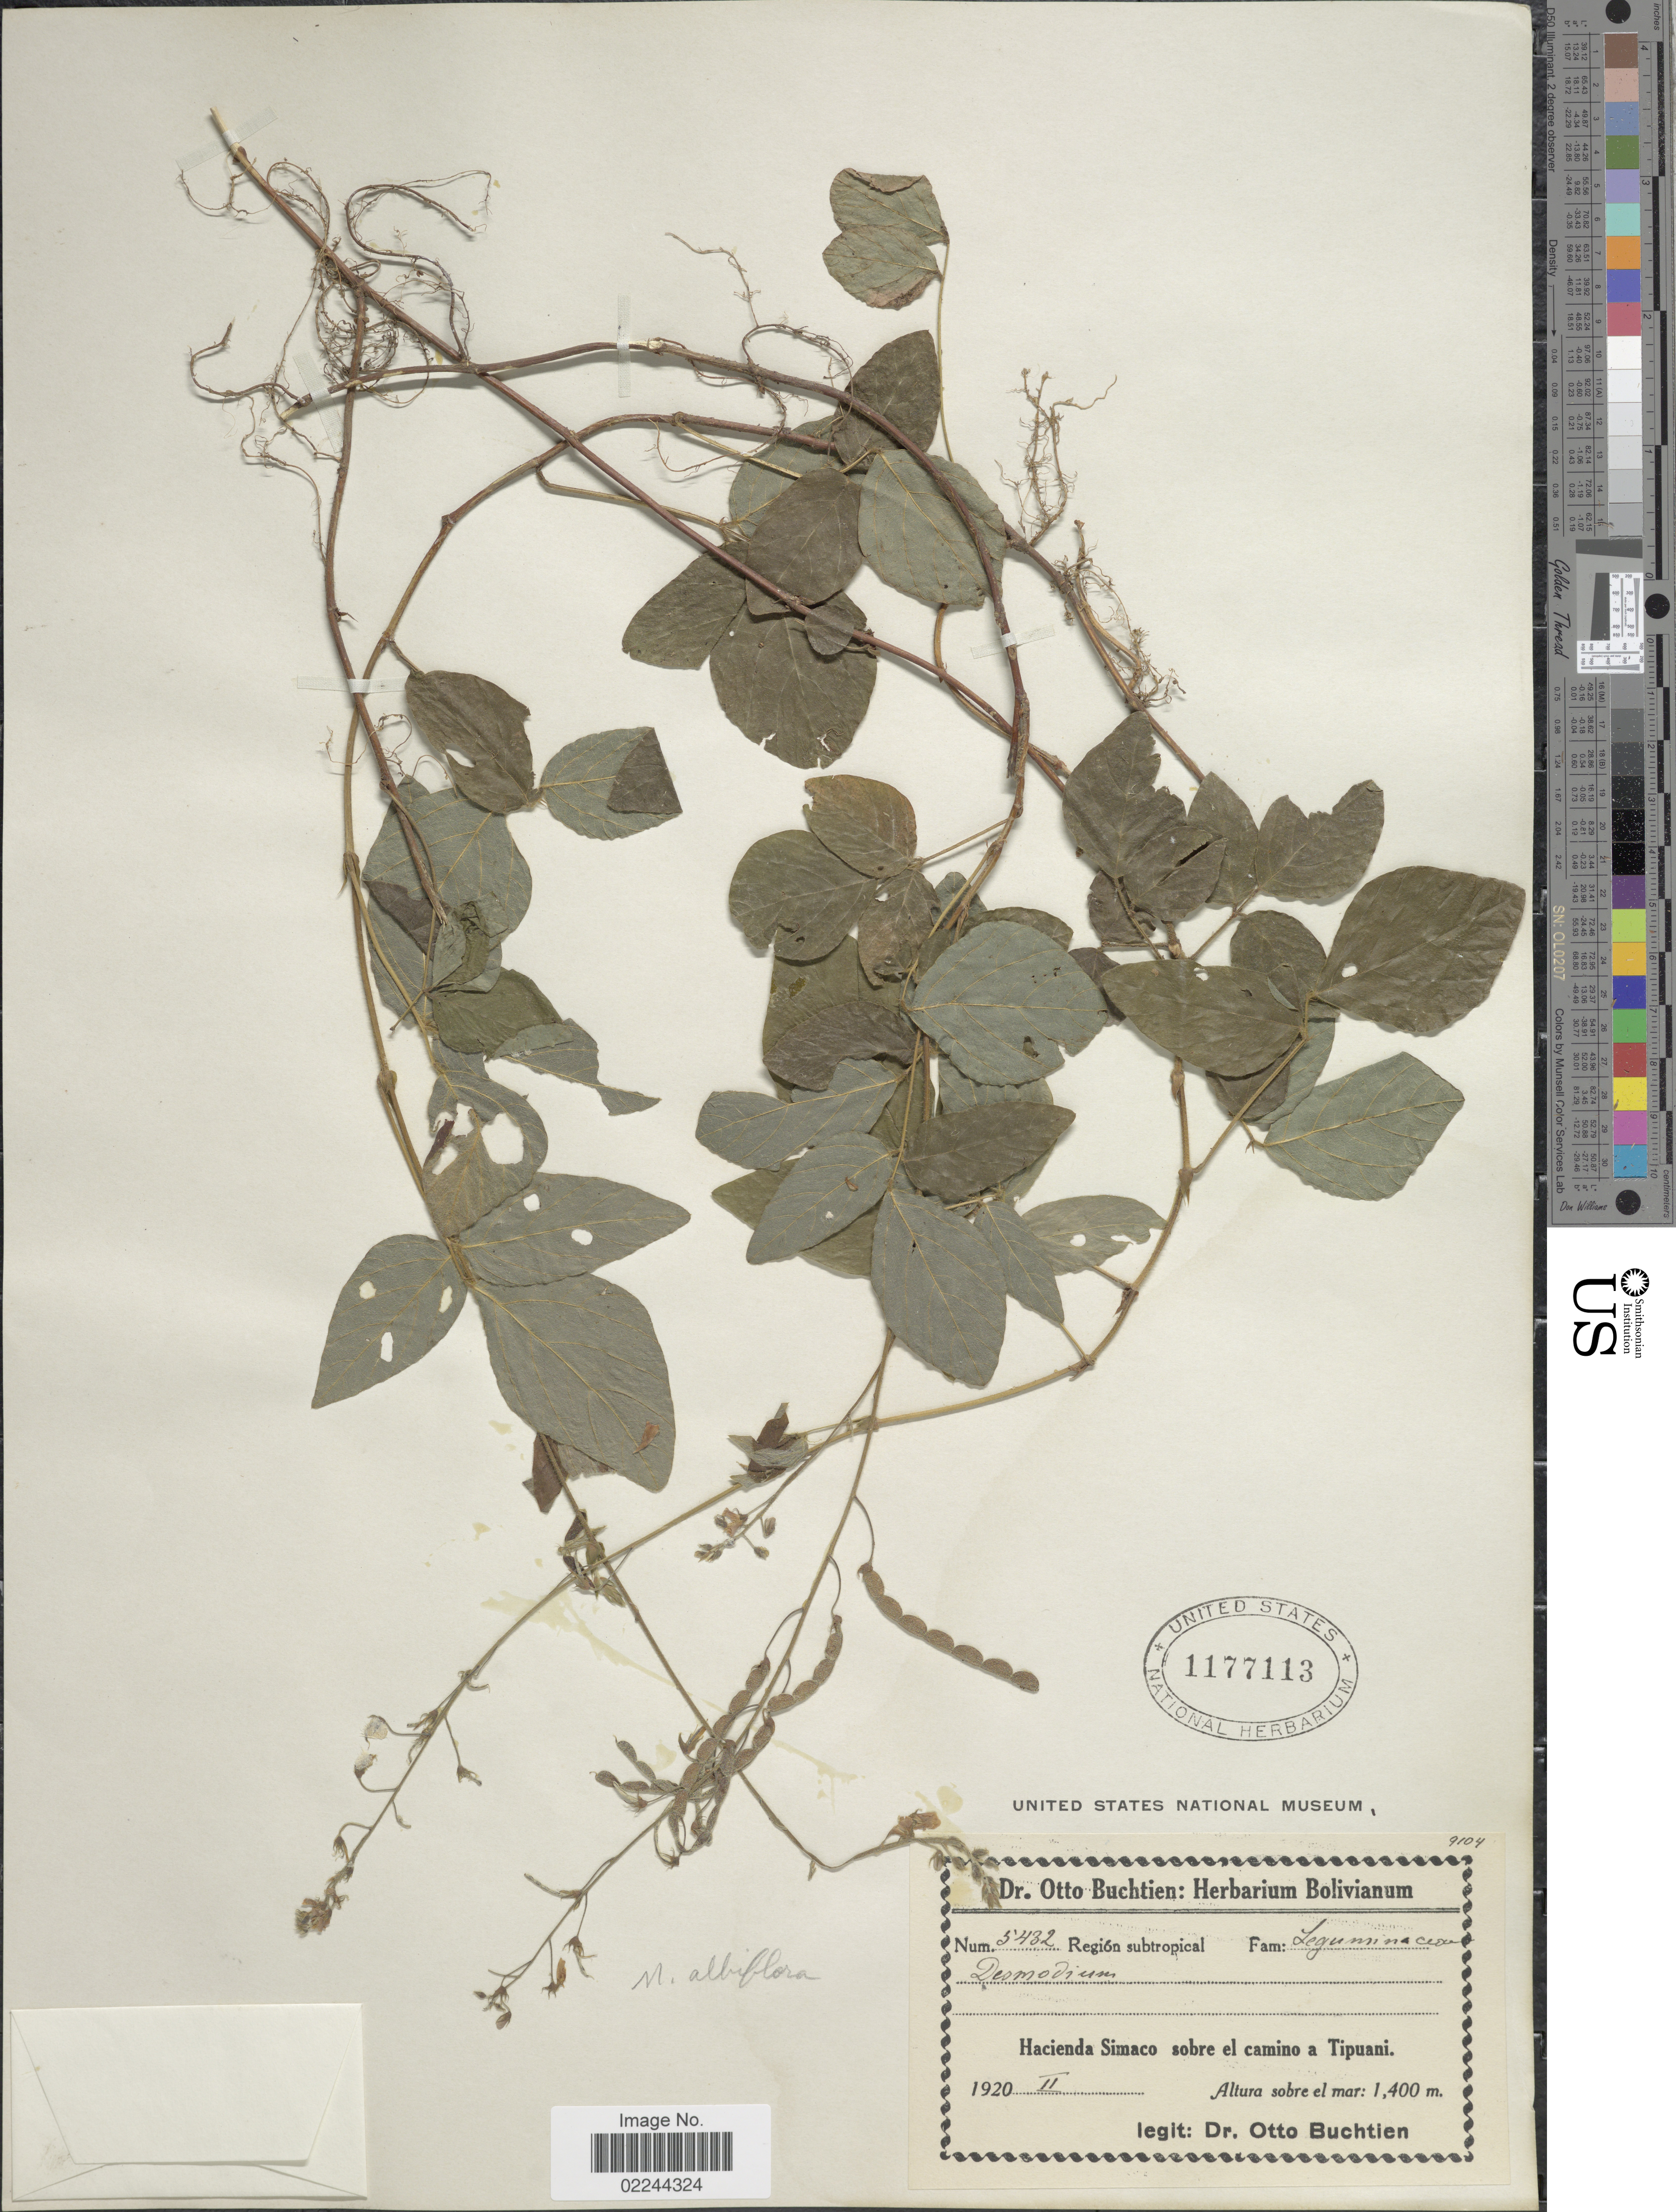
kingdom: Plantae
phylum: Tracheophyta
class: Magnoliopsida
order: Fabales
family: Fabaceae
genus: Desmodium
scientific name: Desmodium affine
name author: Schltdl.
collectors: O. Buchtien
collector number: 5432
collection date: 1920-02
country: Bolivia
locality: Region subtropical. Hacienda Simaco sobre el camino a Tipuani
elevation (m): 1400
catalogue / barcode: US 1177113